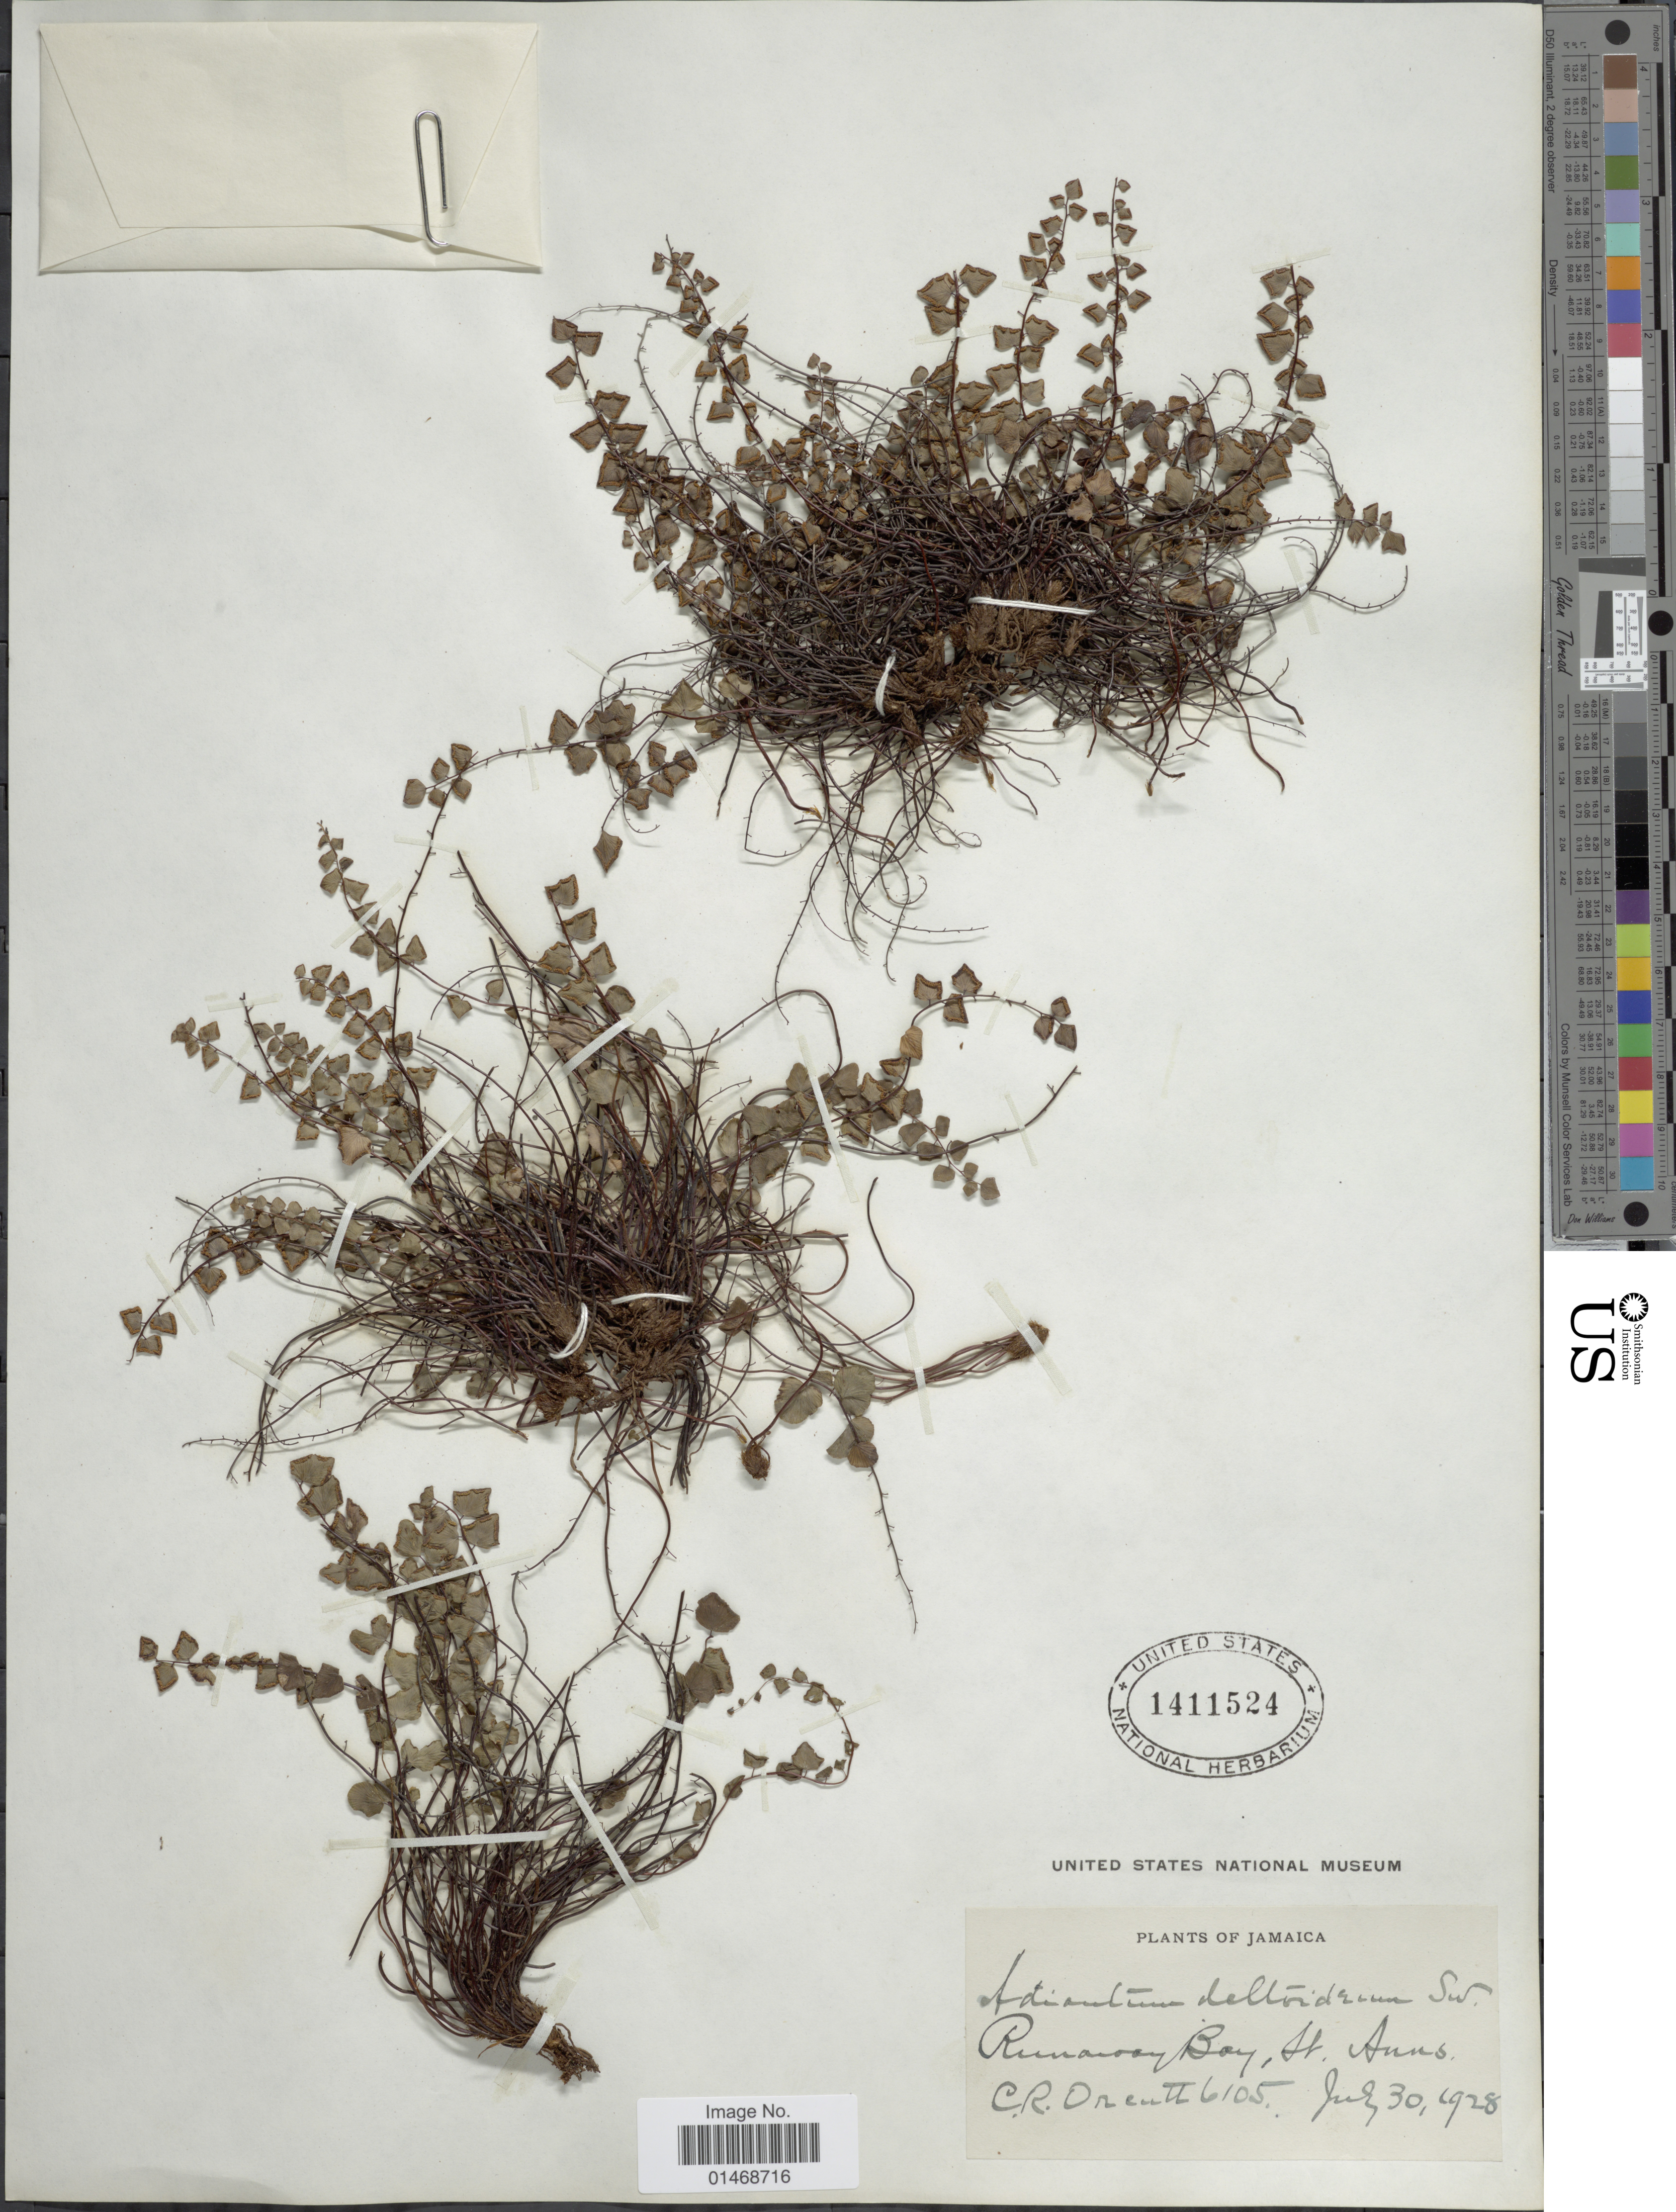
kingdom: Plantae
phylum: Tracheophyta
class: Polypodiopsida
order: Polypodiales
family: Pteridaceae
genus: Adiantum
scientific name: Adiantum deltoideum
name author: Sw.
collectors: C. R. Orcutt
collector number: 6105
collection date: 1928-07-30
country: Jamaica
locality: Runaway Bay, St Auns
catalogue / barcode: US 1411524